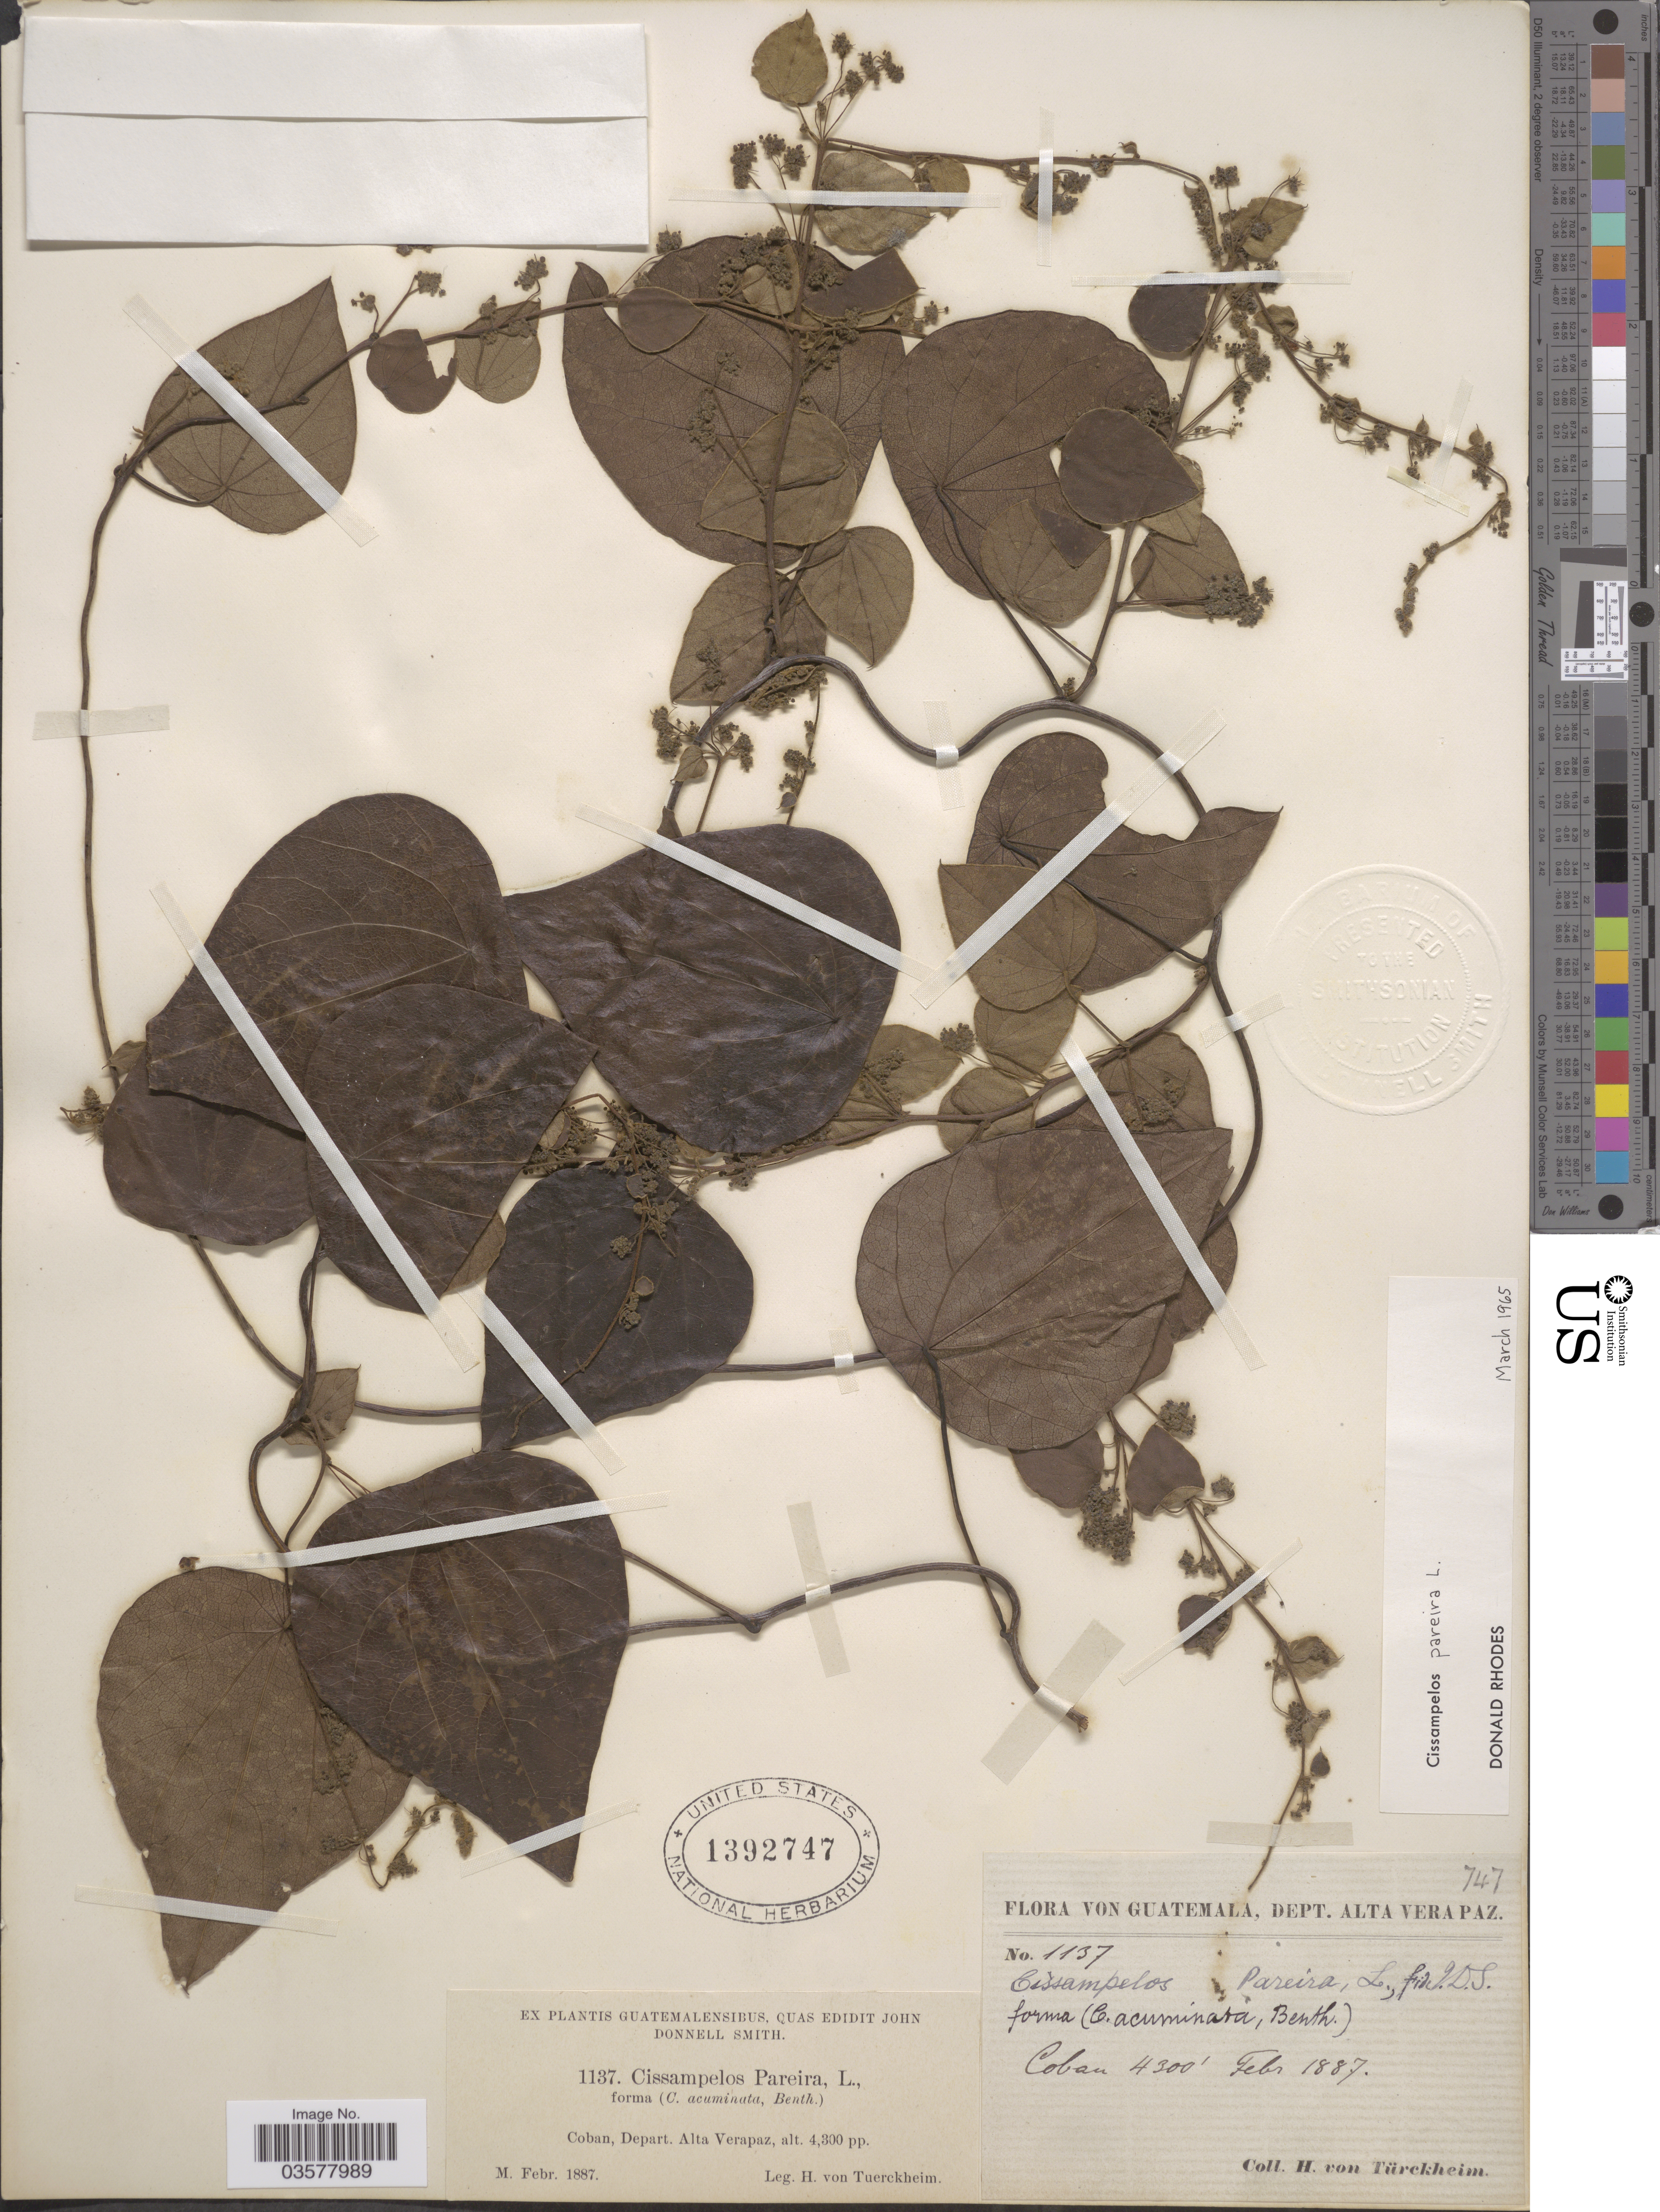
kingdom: Plantae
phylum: Tracheophyta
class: Magnoliopsida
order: Ranunculales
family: Menispermaceae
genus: Cissampelos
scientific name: Cissampelos pareira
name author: L.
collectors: H. von Türckheim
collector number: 1137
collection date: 1887-02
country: Guatemala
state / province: Alta Verapaz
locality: Coban, Depart. Alta Verapaz.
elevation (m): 1311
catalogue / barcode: US 1392747